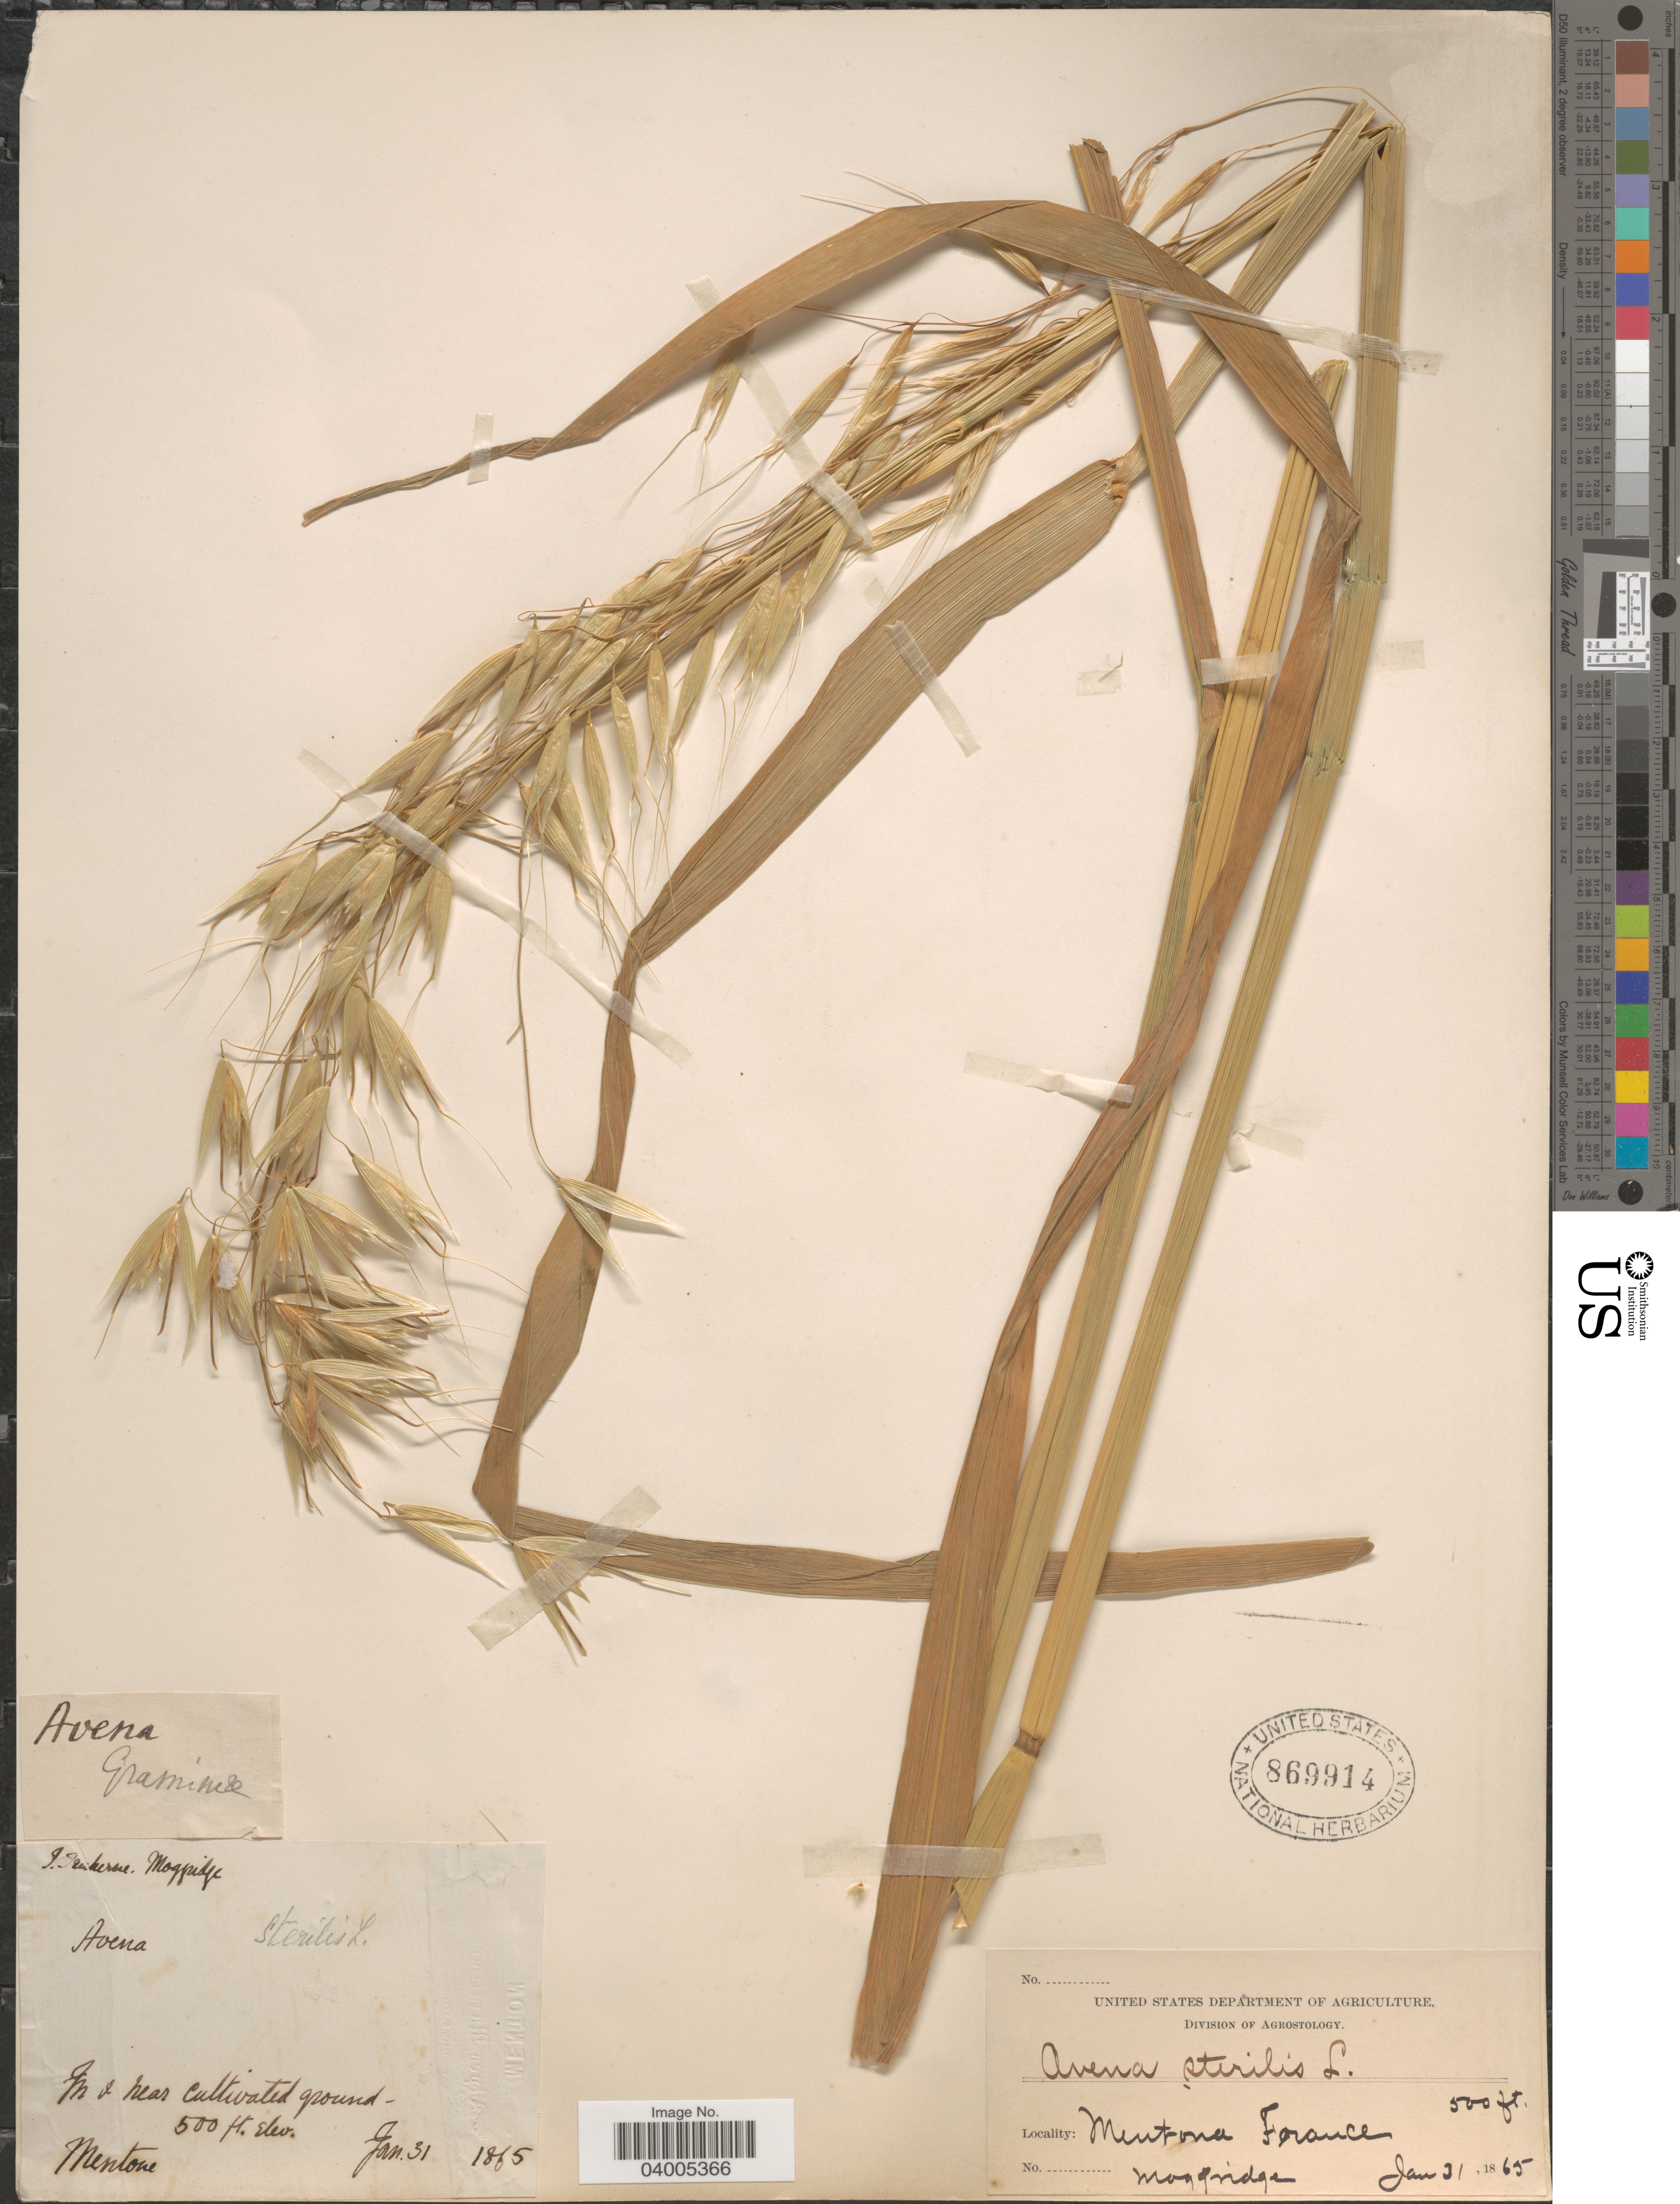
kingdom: Plantae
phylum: Tracheophyta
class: Liliopsida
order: Poales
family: Poaceae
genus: Avena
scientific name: Avena sterilis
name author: L.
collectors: J. T. Moggridge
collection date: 1865-01-31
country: France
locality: In & near cultivated ground. Mentone. Mentona [interpreted].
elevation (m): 152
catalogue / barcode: US 869914